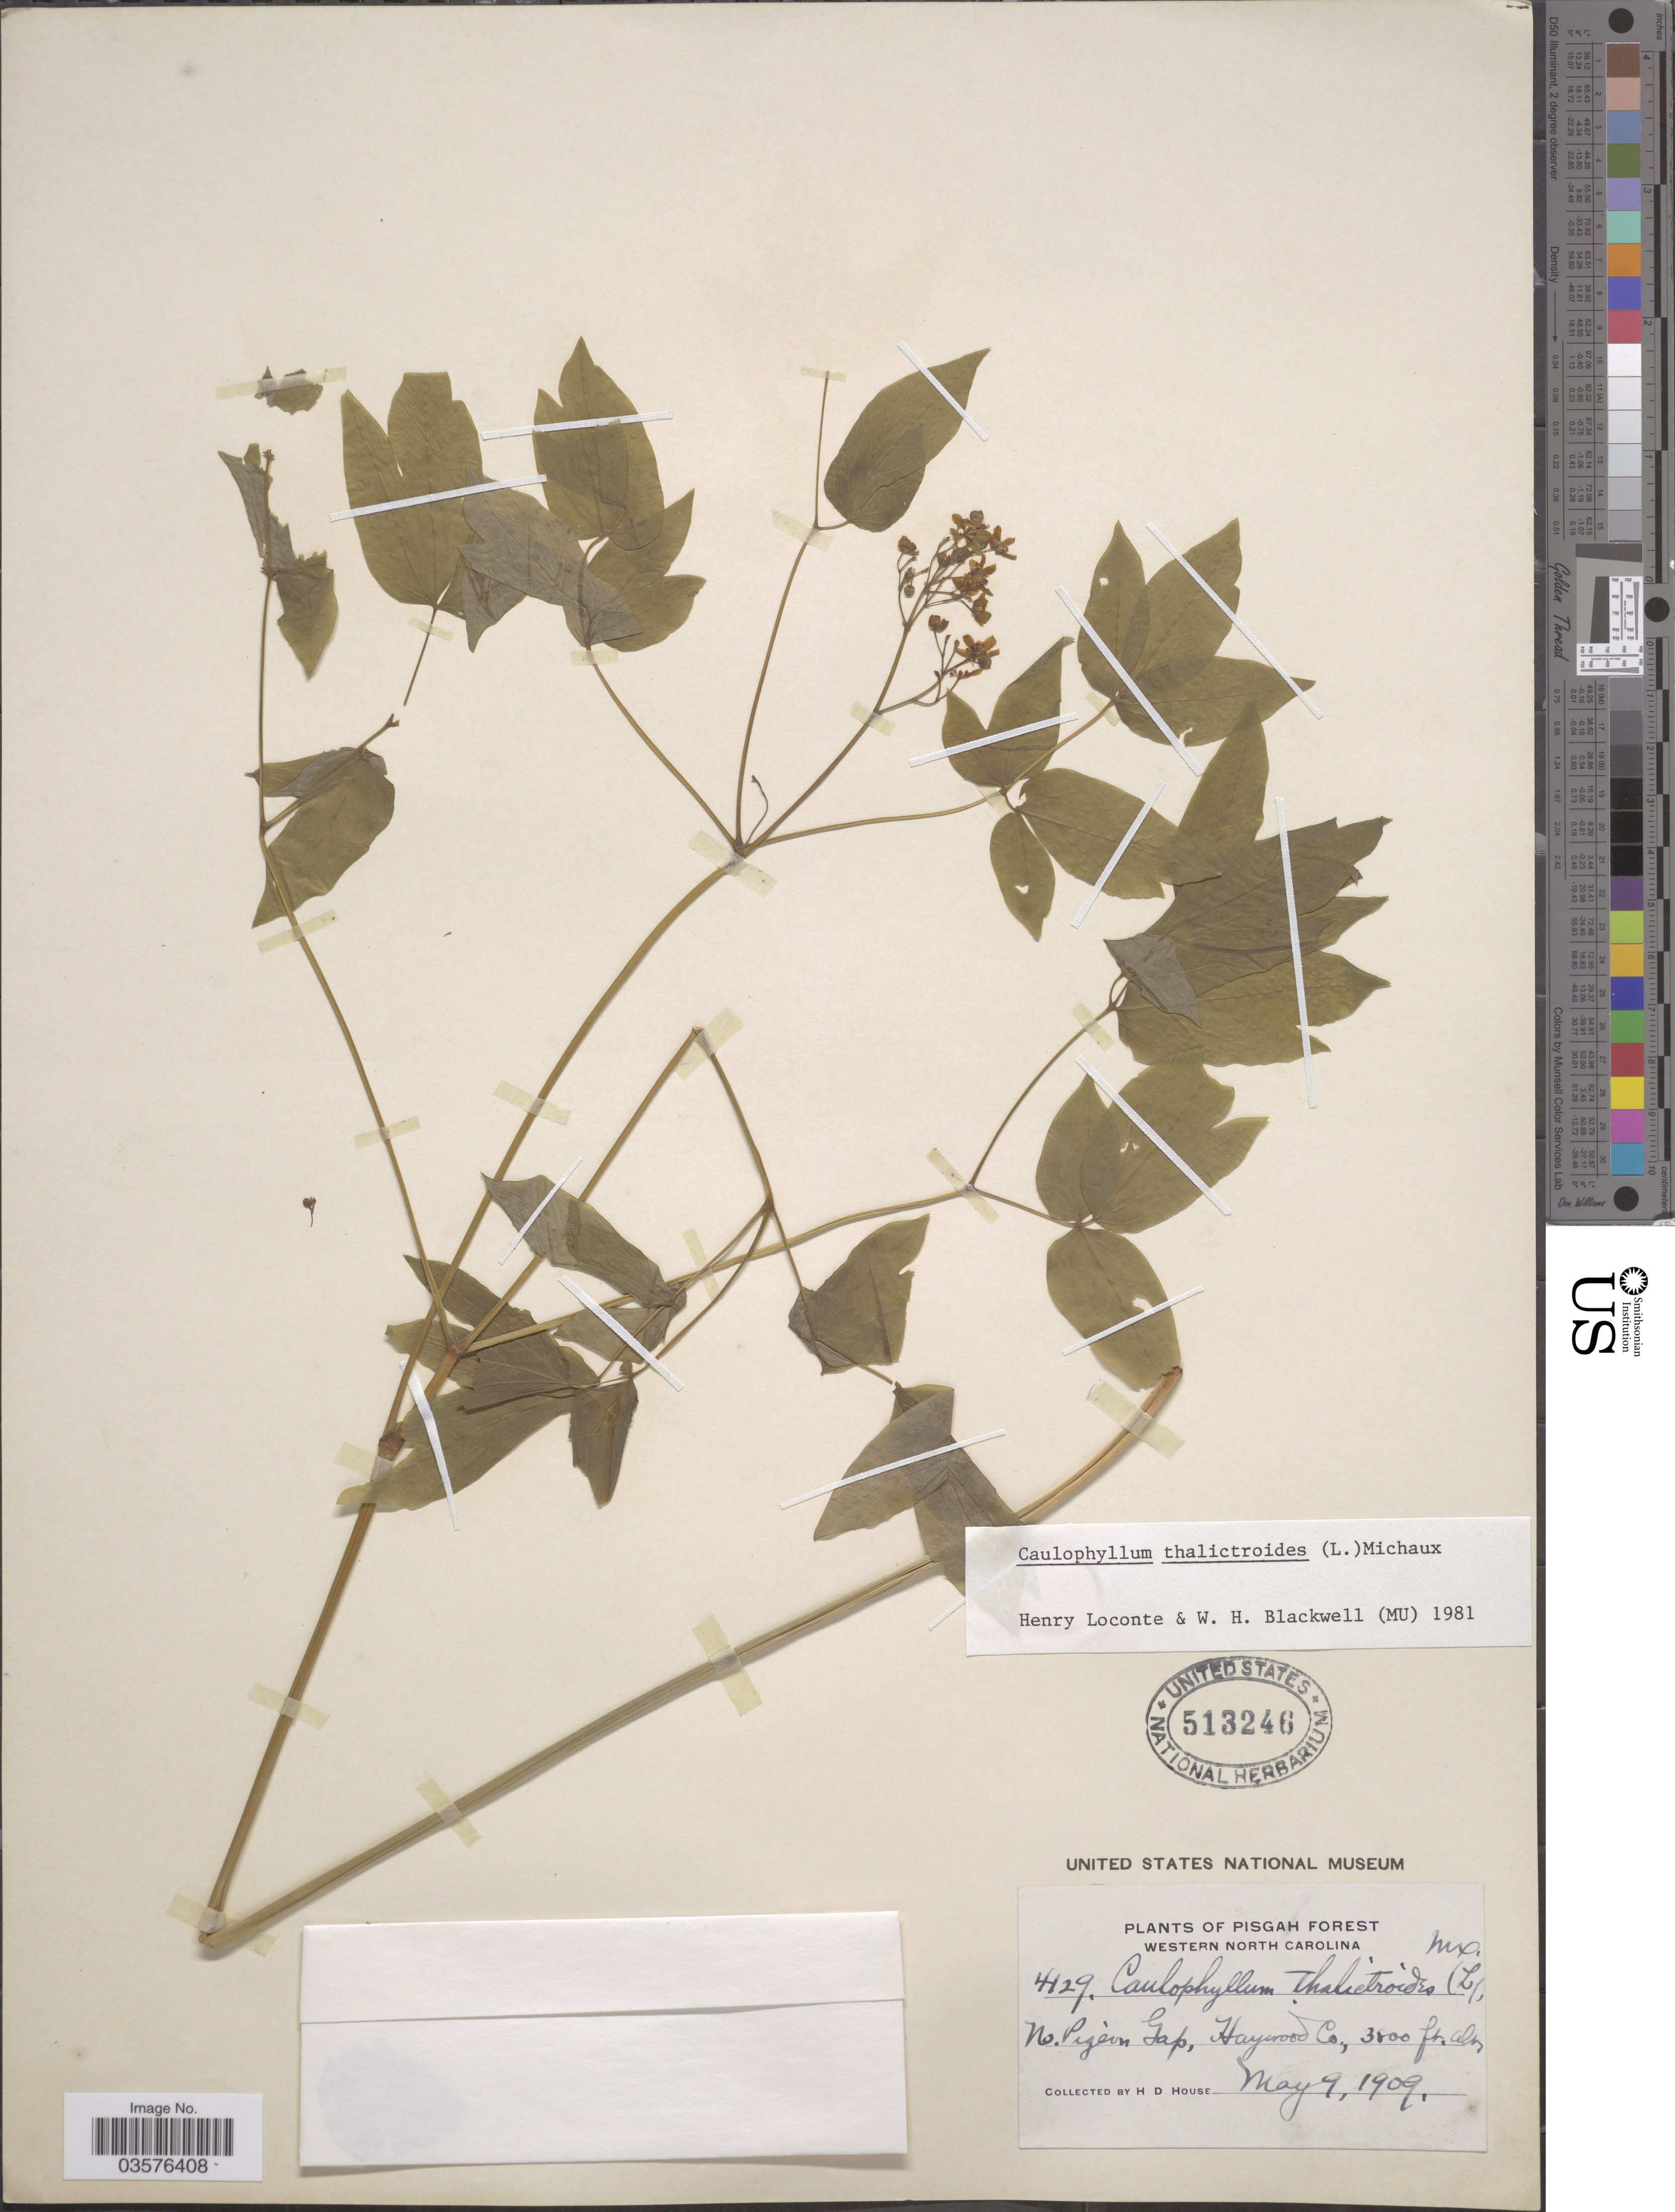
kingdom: Plantae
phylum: Tracheophyta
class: Magnoliopsida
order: Ranunculales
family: Berberidaceae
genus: Caulophyllum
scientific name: Caulophyllum thalictroides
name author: (L.) Michx.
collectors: H. D. House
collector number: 4129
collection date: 1909-05-09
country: United States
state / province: North Carolina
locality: Pisgah Forest. Western North Carolina. No. Pigeon Gap, Haywood Co.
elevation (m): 1158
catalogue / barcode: US 513246